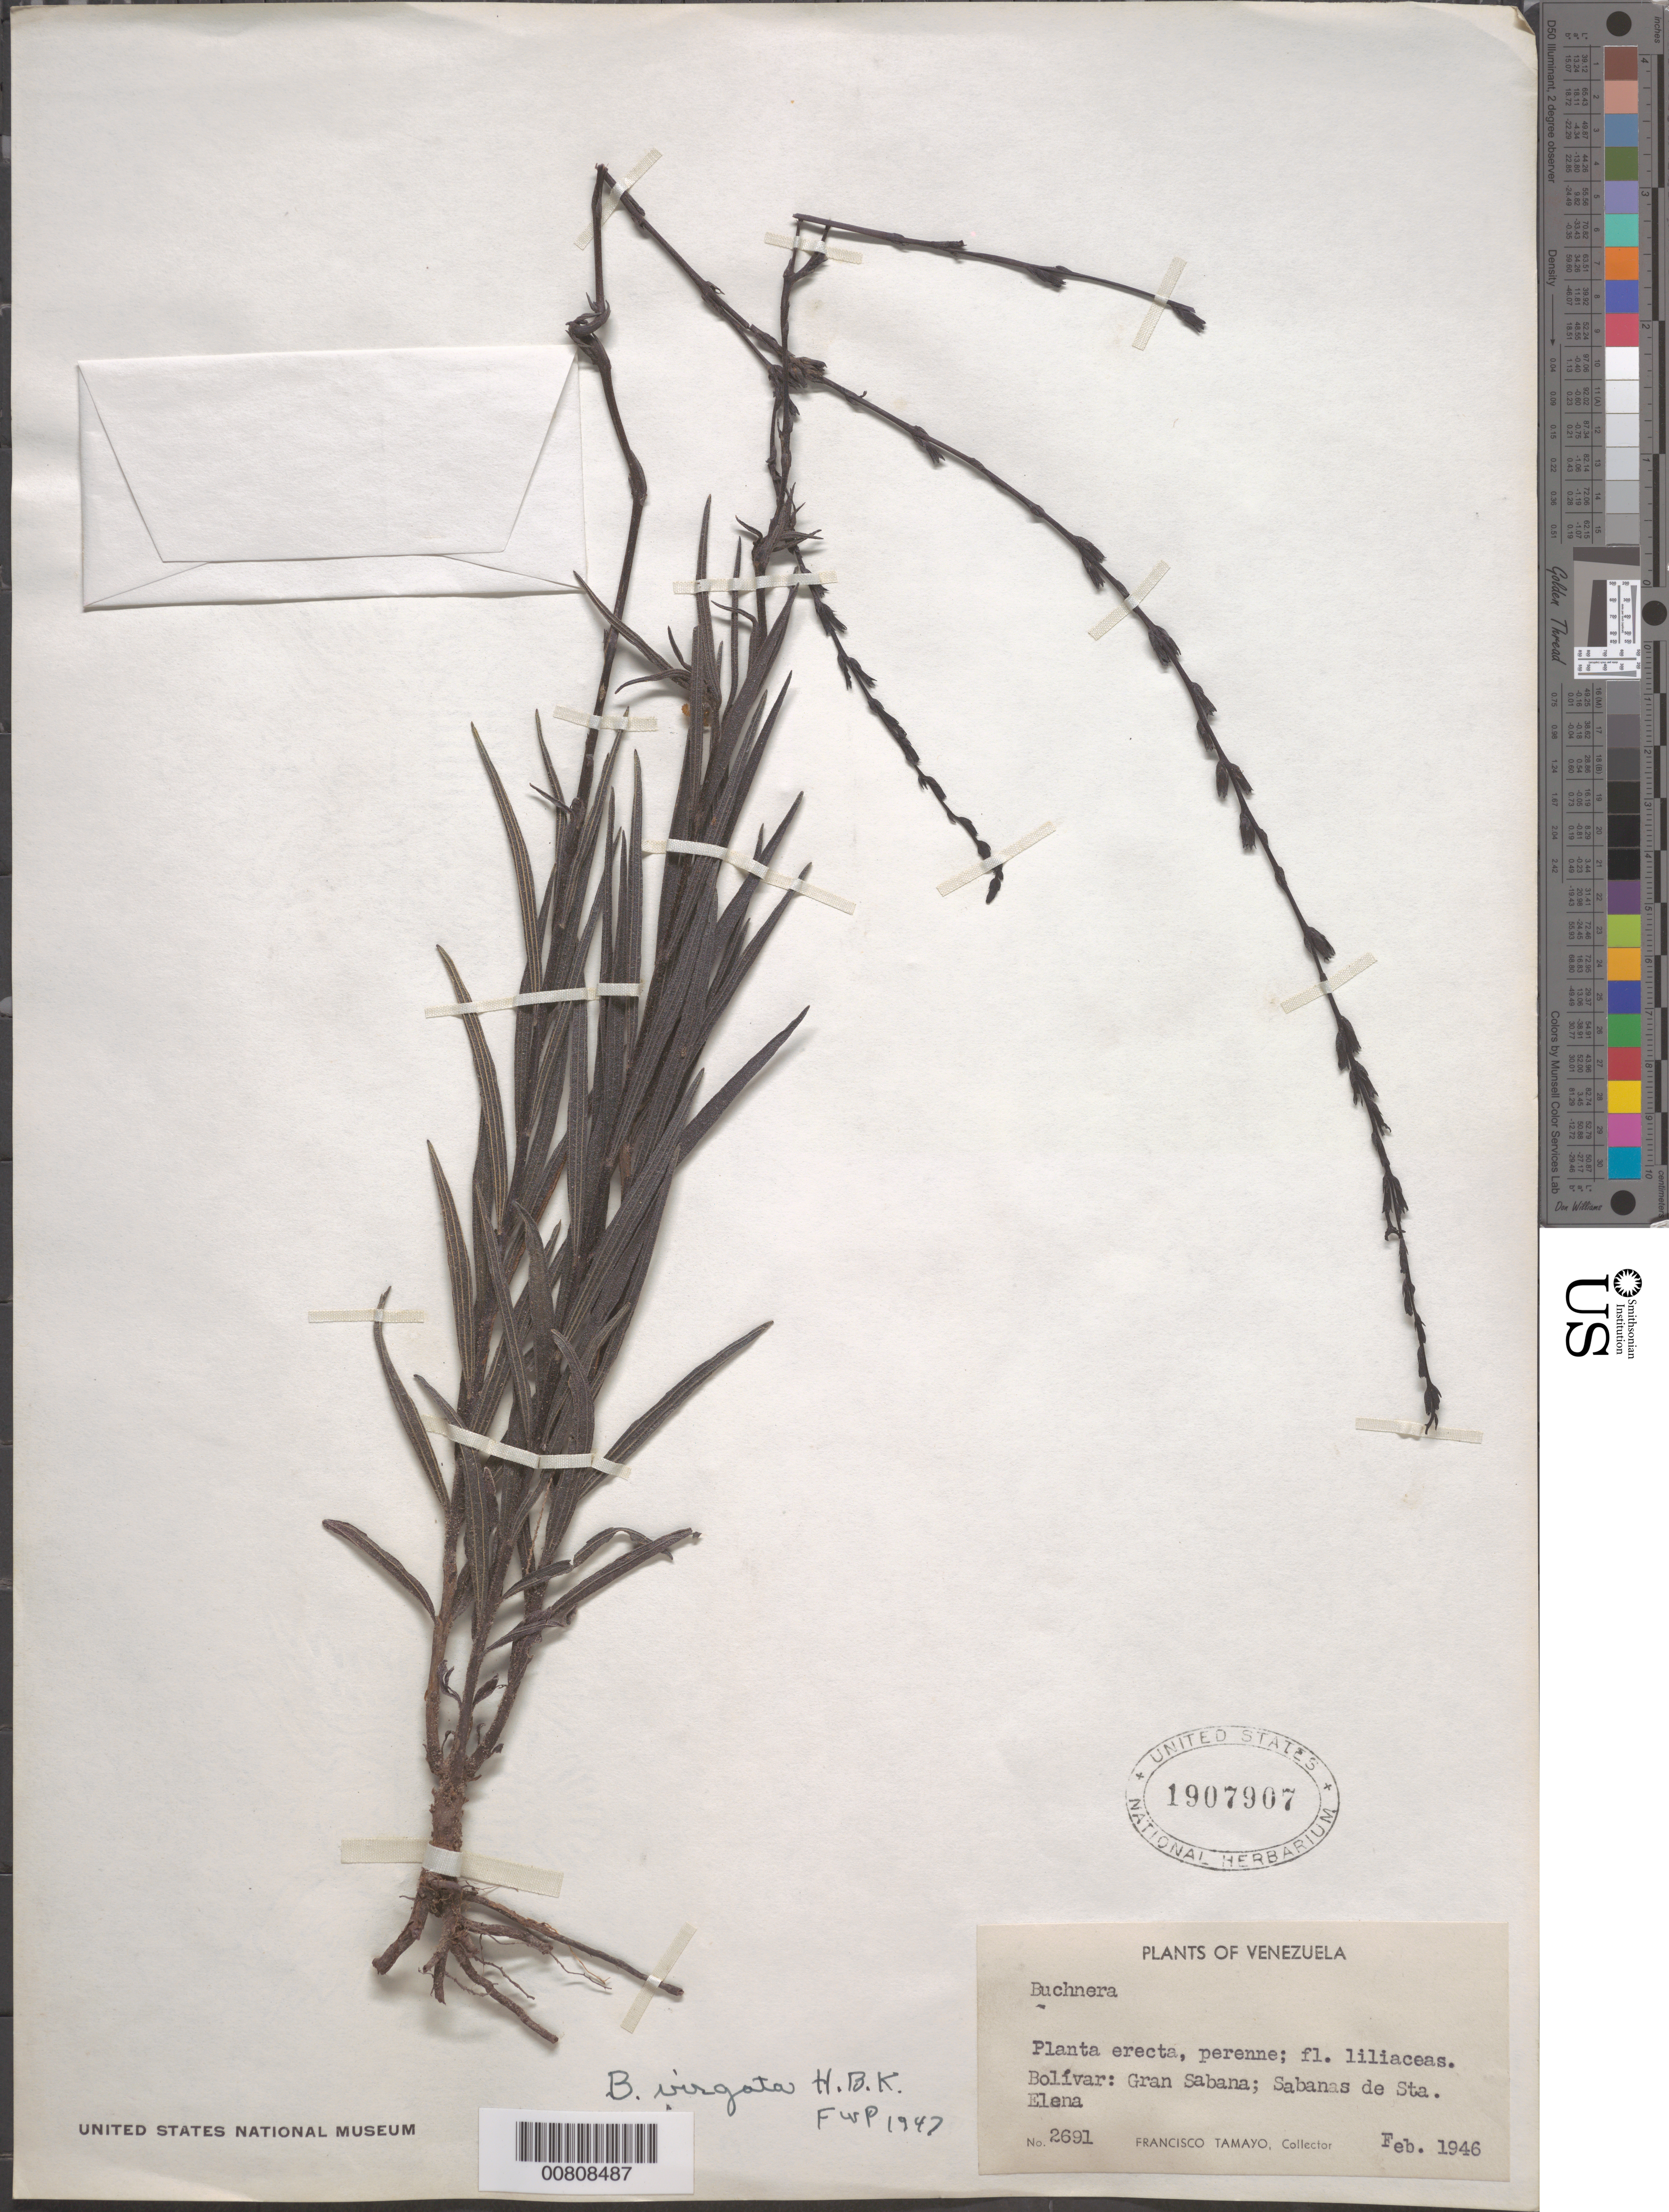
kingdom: Plantae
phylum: Tracheophyta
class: Magnoliopsida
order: Lamiales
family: Orobanchaceae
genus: Buchnera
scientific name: Buchnera virgata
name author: Kunth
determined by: Pennell, F. W.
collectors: F. Tamayo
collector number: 2691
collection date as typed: Feb-46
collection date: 1946-02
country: Venezuela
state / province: Bolívar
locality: Gran Sabana, Sta. Elena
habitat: Sabana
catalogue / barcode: US 1907907